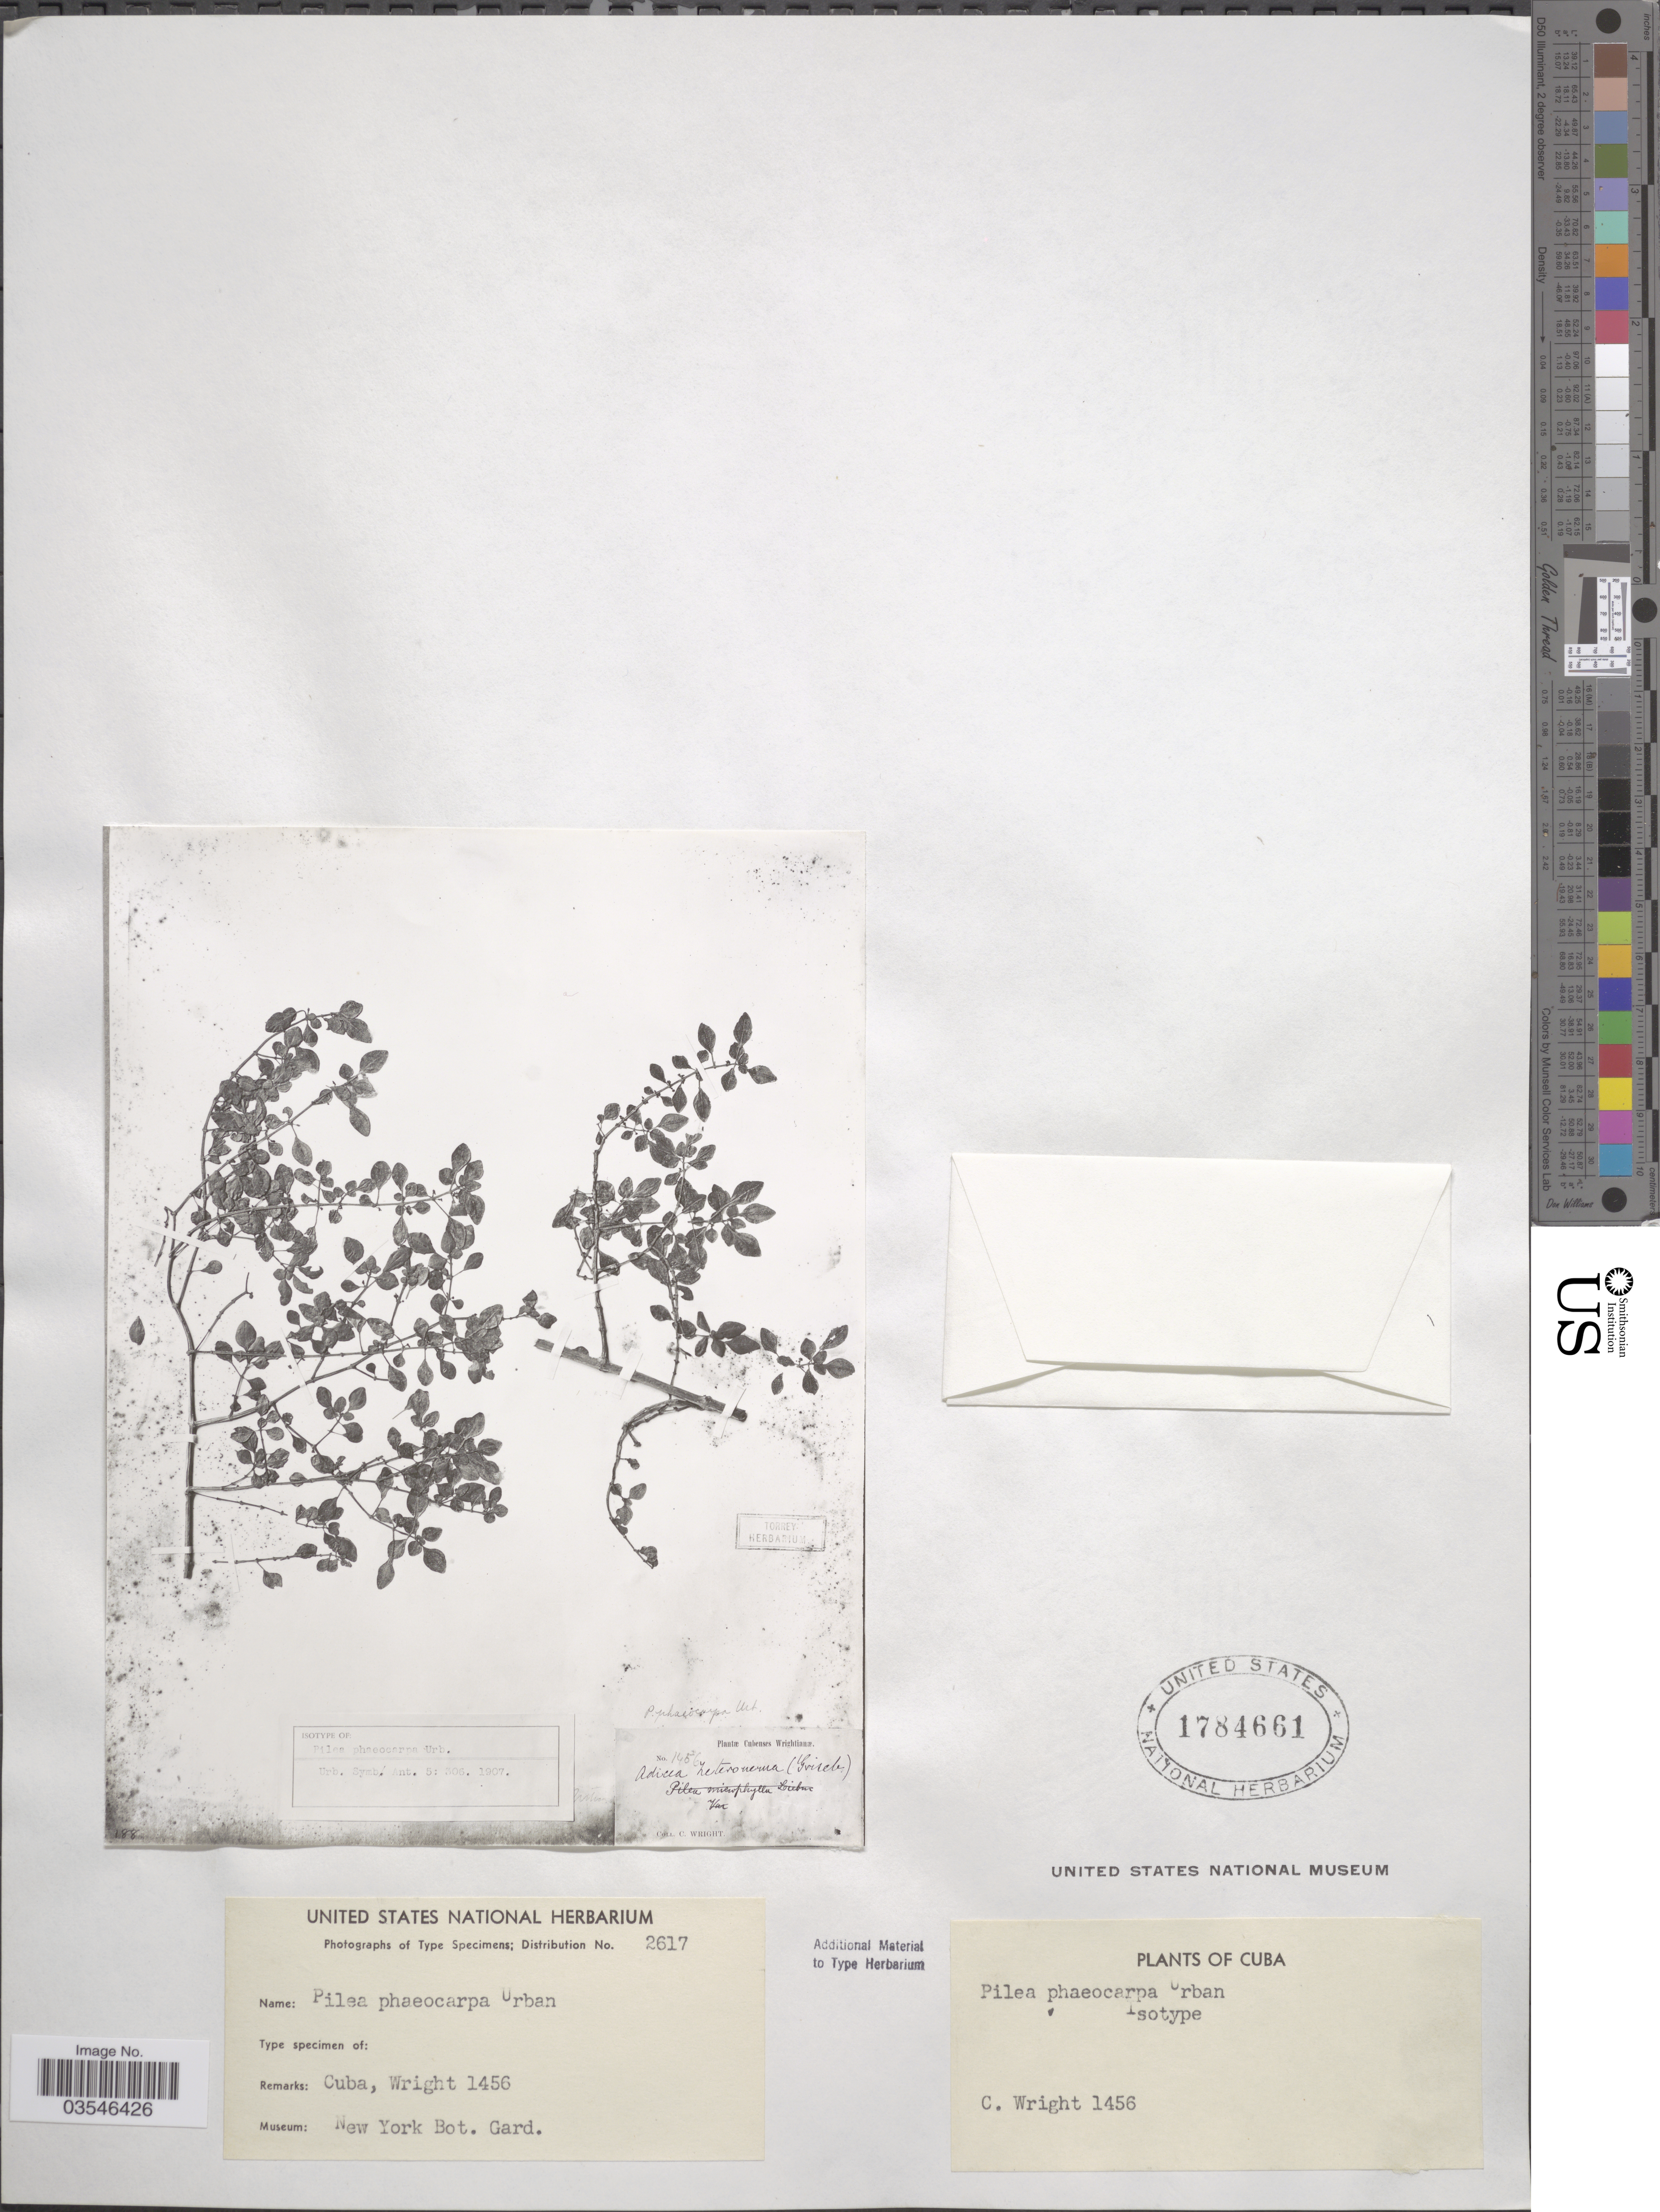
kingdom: Plantae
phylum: Tracheophyta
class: Magnoliopsida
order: Rosales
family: Urticaceae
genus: Pilea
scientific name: Pilea phaeocarpa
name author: Urb.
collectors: C. Wright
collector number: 1456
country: Cuba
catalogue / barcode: US 1784661